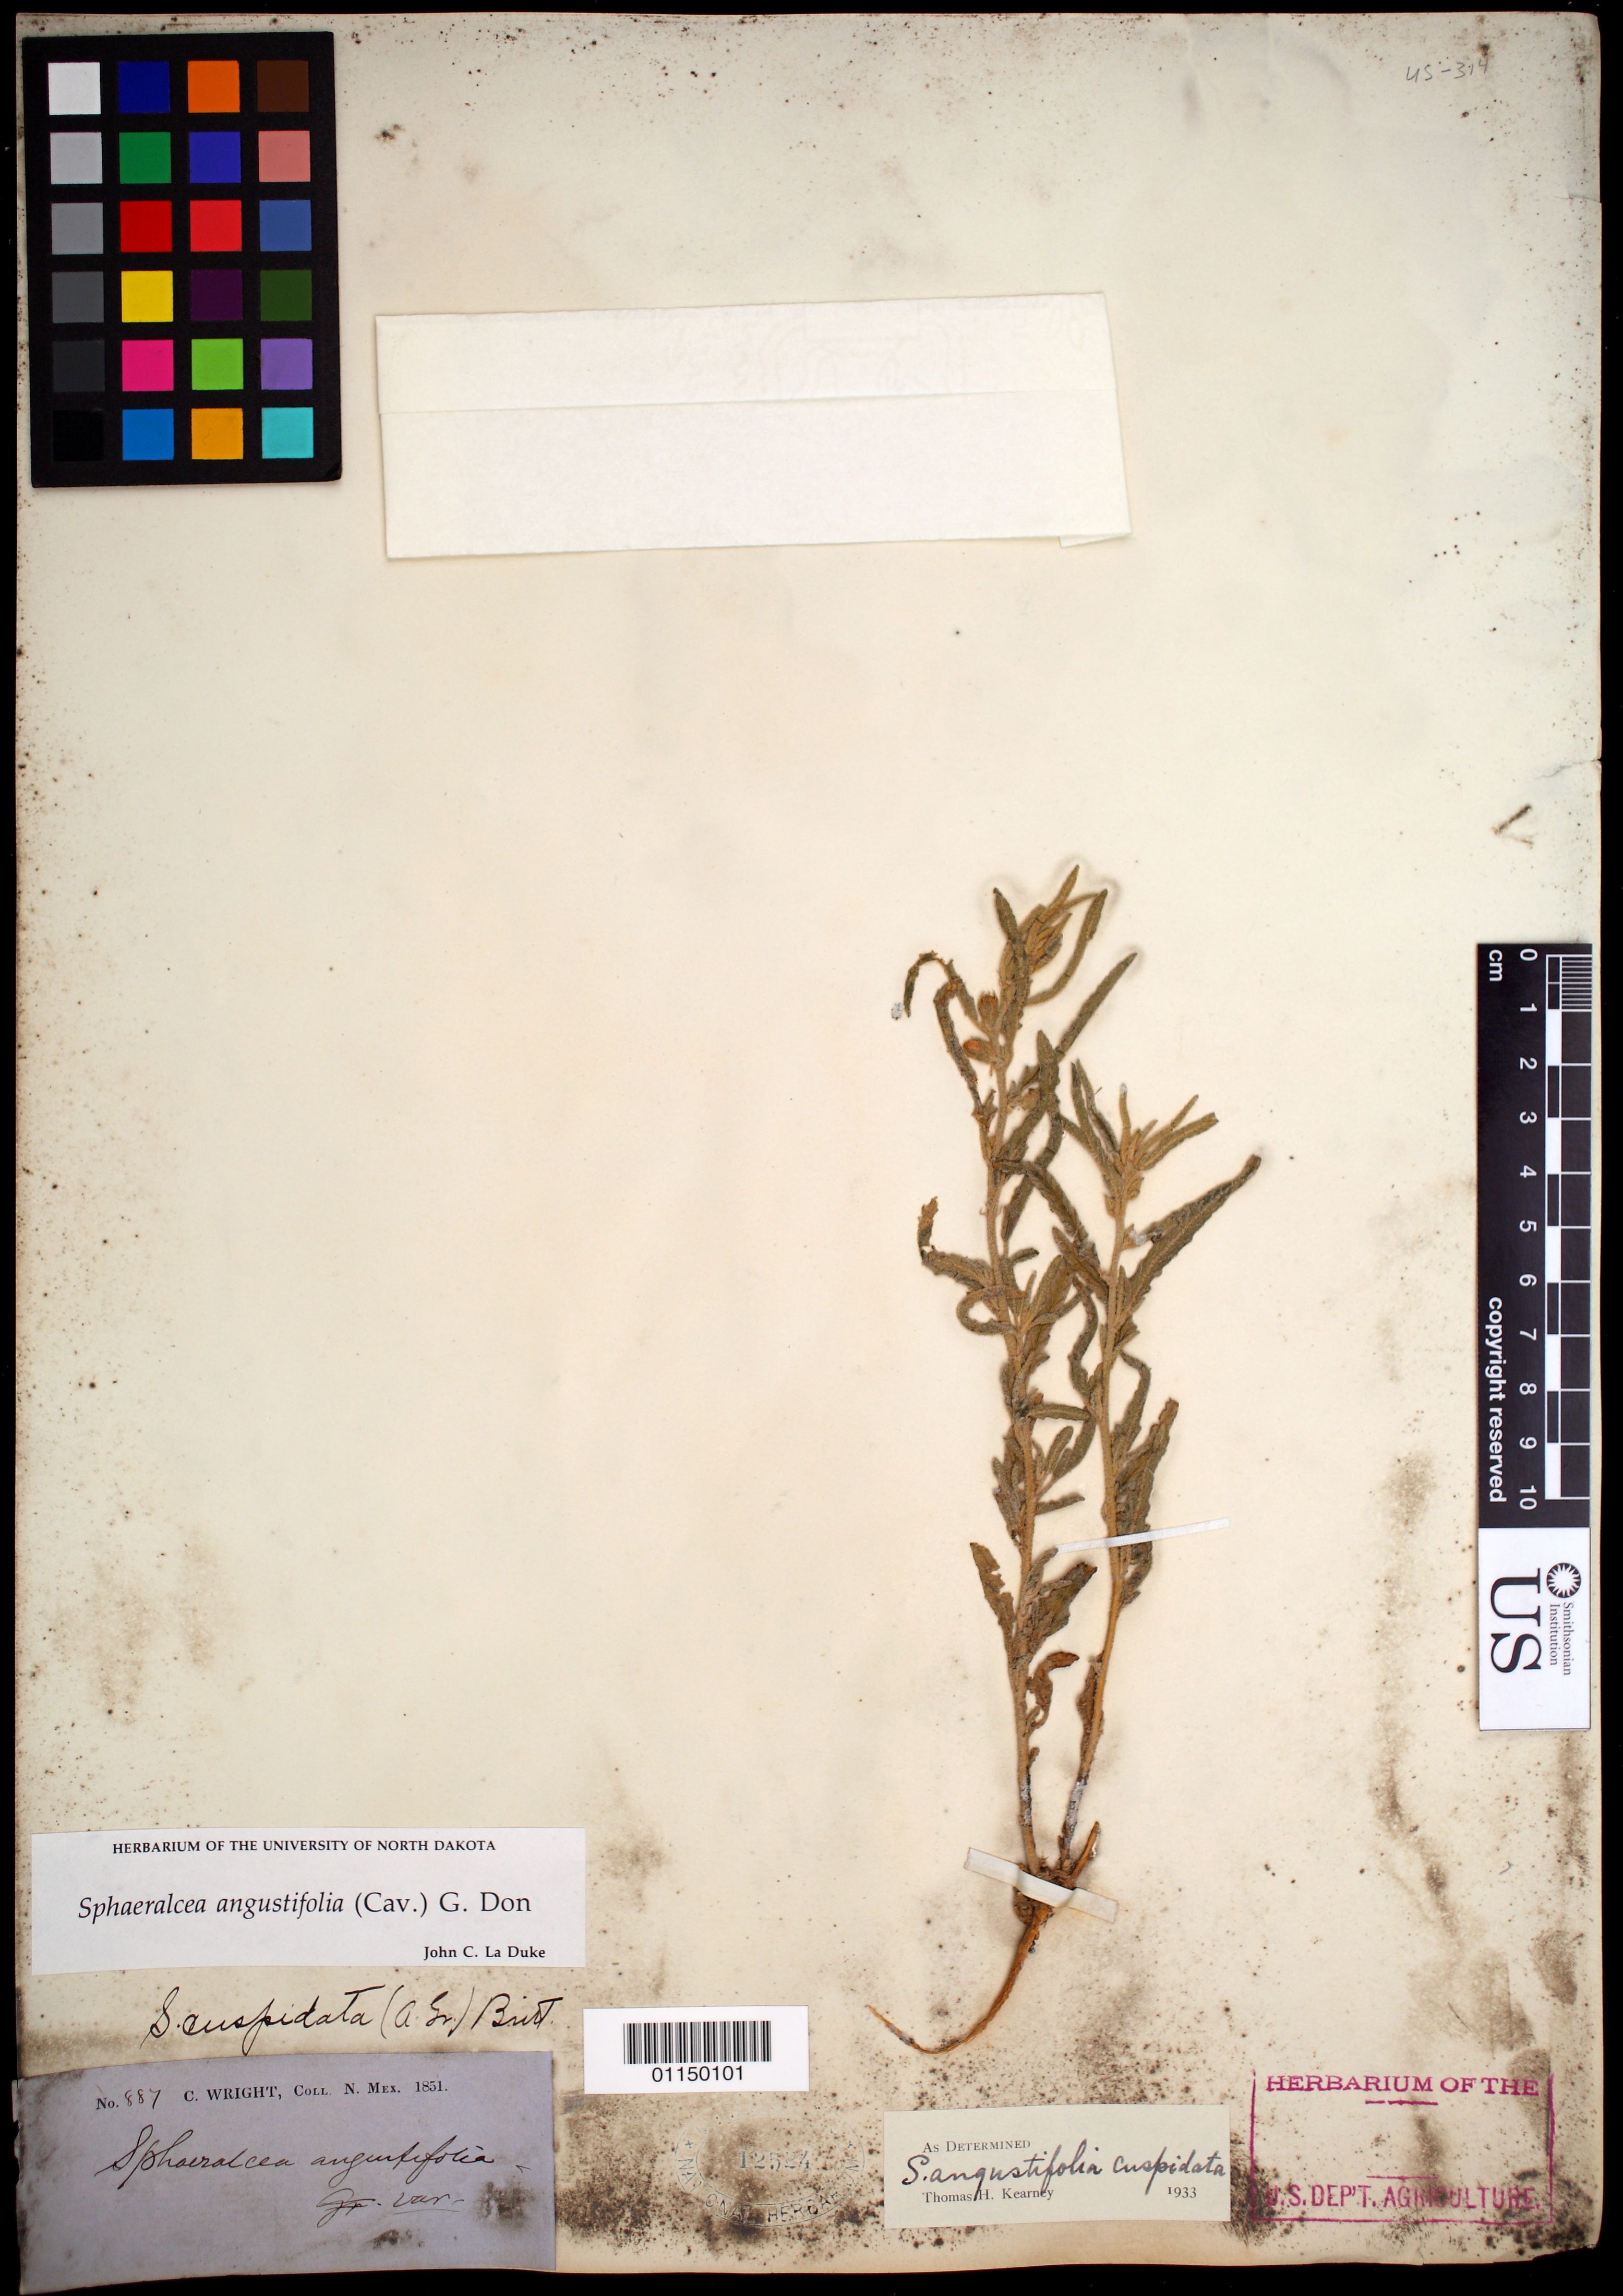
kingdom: Plantae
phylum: Tracheophyta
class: Magnoliopsida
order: Malvales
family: Malvaceae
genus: Sphaeralcea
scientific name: Sphaeralcea angustifolia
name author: (Cav.) G. Don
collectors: C. Wright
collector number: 887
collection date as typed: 1851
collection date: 1851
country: United States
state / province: New Mexico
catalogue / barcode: US 12524